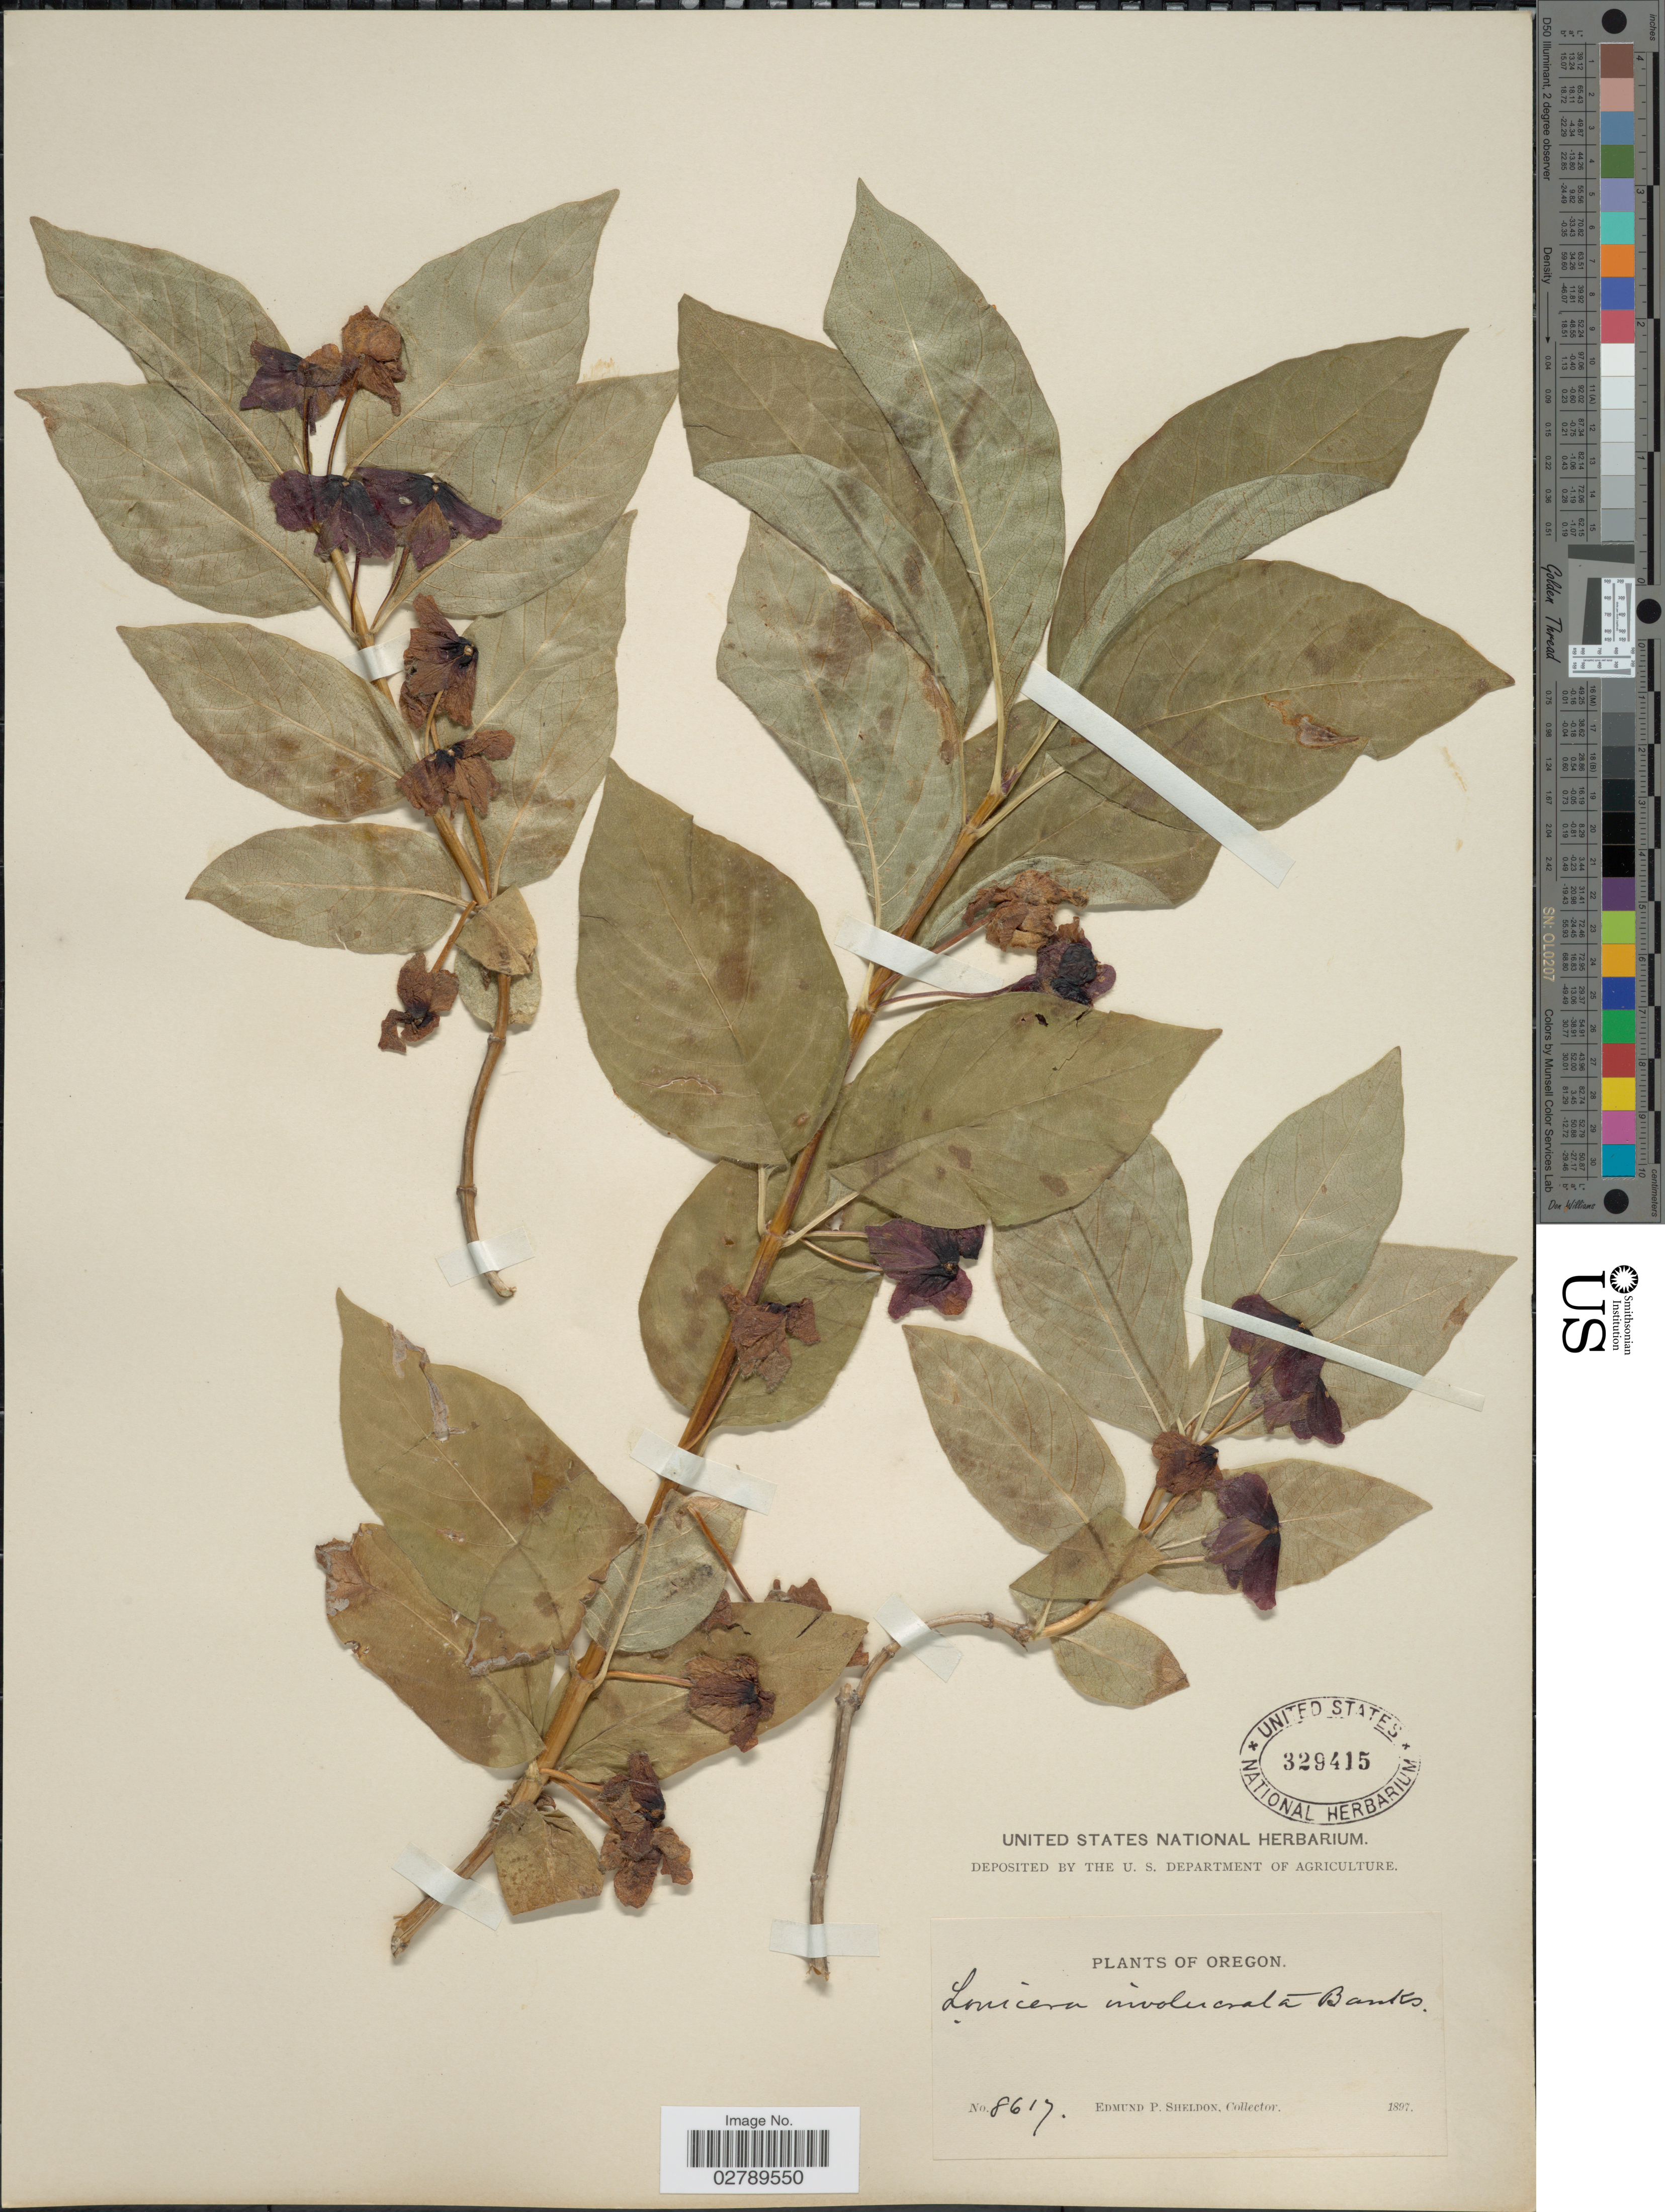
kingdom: Plantae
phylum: Tracheophyta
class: Magnoliopsida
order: Dipsacales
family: Caprifoliaceae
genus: Lonicera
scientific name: Lonicera involucrata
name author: (Richardson) Banks ex Spreng.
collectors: E. P. Sheldon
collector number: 8617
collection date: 1897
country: United States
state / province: Oregon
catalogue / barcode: US 329415